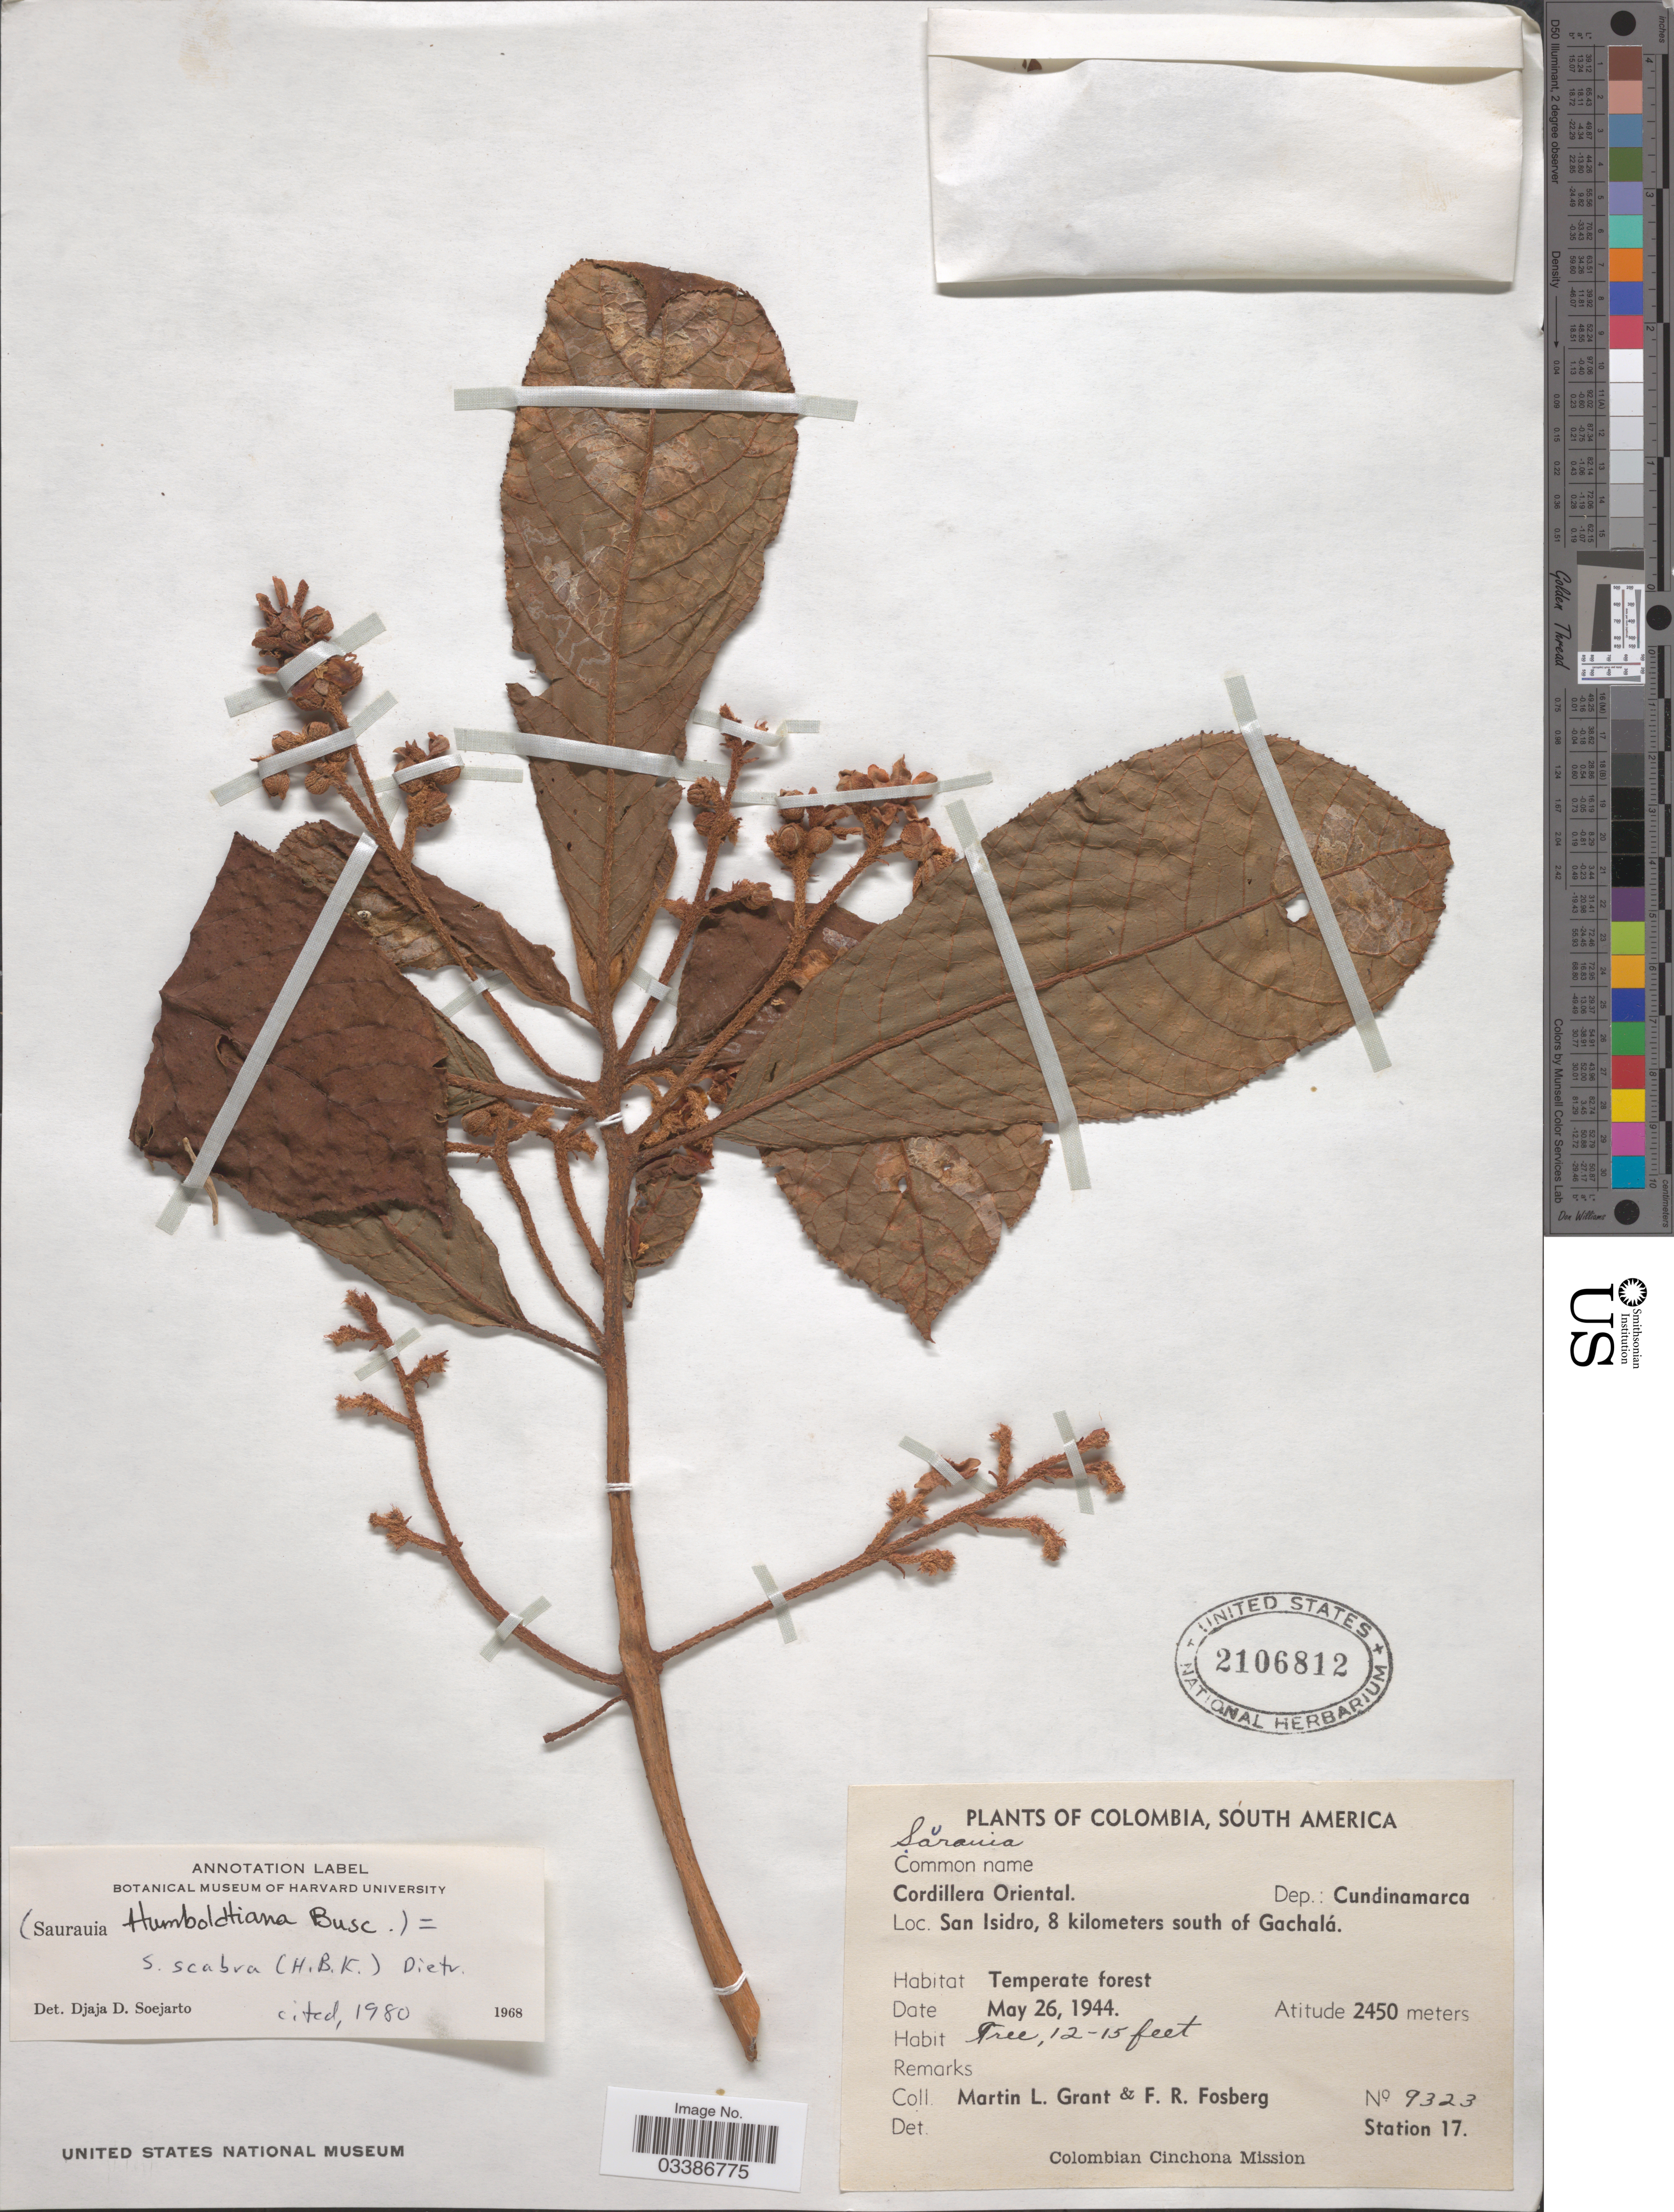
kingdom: Plantae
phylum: Tracheophyta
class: Magnoliopsida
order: Ericales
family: Actinidiaceae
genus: Saurauia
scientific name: Saurauia scabra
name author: (Kunth) D. Dietr.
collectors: M. L. Grant & F. R. Fosberg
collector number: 9323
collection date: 1944-05-26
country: Colombia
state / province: Cundinamarca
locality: Cordillera Oriental. Dep.: Cundinamarca. San Isidro, 8 kilometers south of Gachalá. Station 17.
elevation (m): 2450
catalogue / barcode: US 2106812